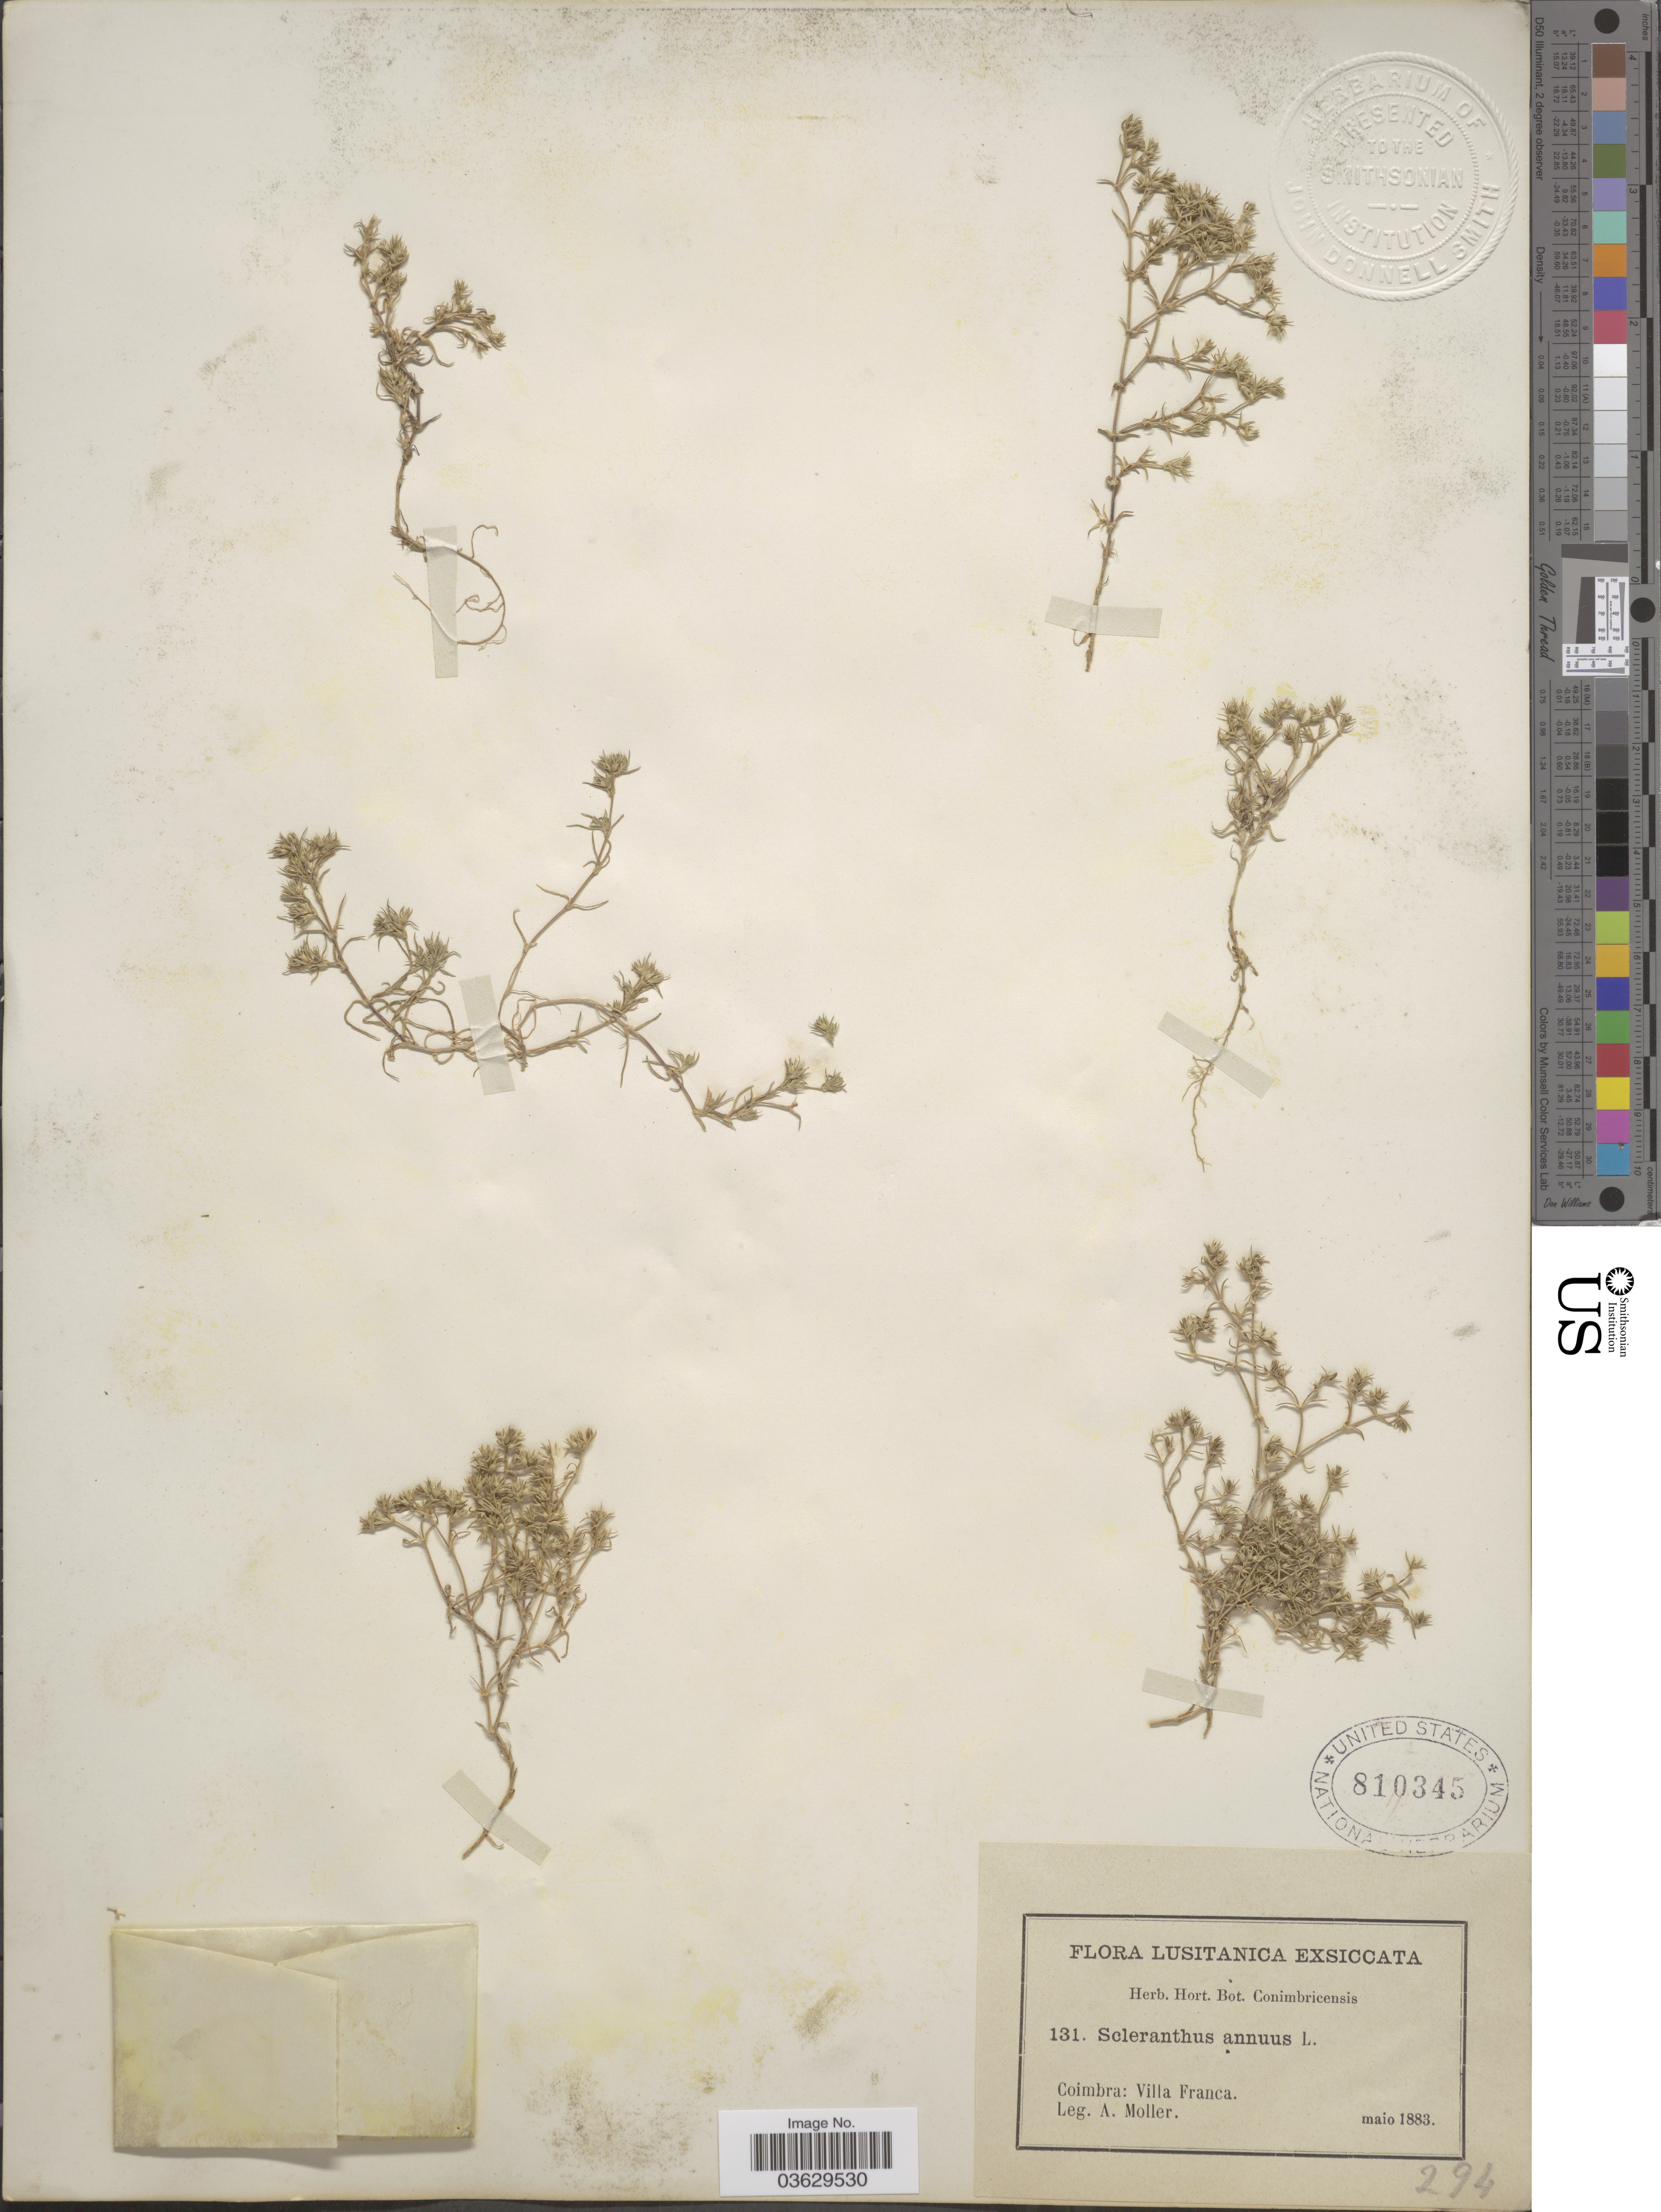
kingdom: Plantae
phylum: Tracheophyta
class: Magnoliopsida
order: Caryophyllales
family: Caryophyllaceae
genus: Scleranthus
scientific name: Scleranthus annuus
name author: L.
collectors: A. Moller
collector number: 131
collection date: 1883-05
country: Portugal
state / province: Coimbra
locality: Lusitanica. Villa Franca.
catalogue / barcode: US 810345